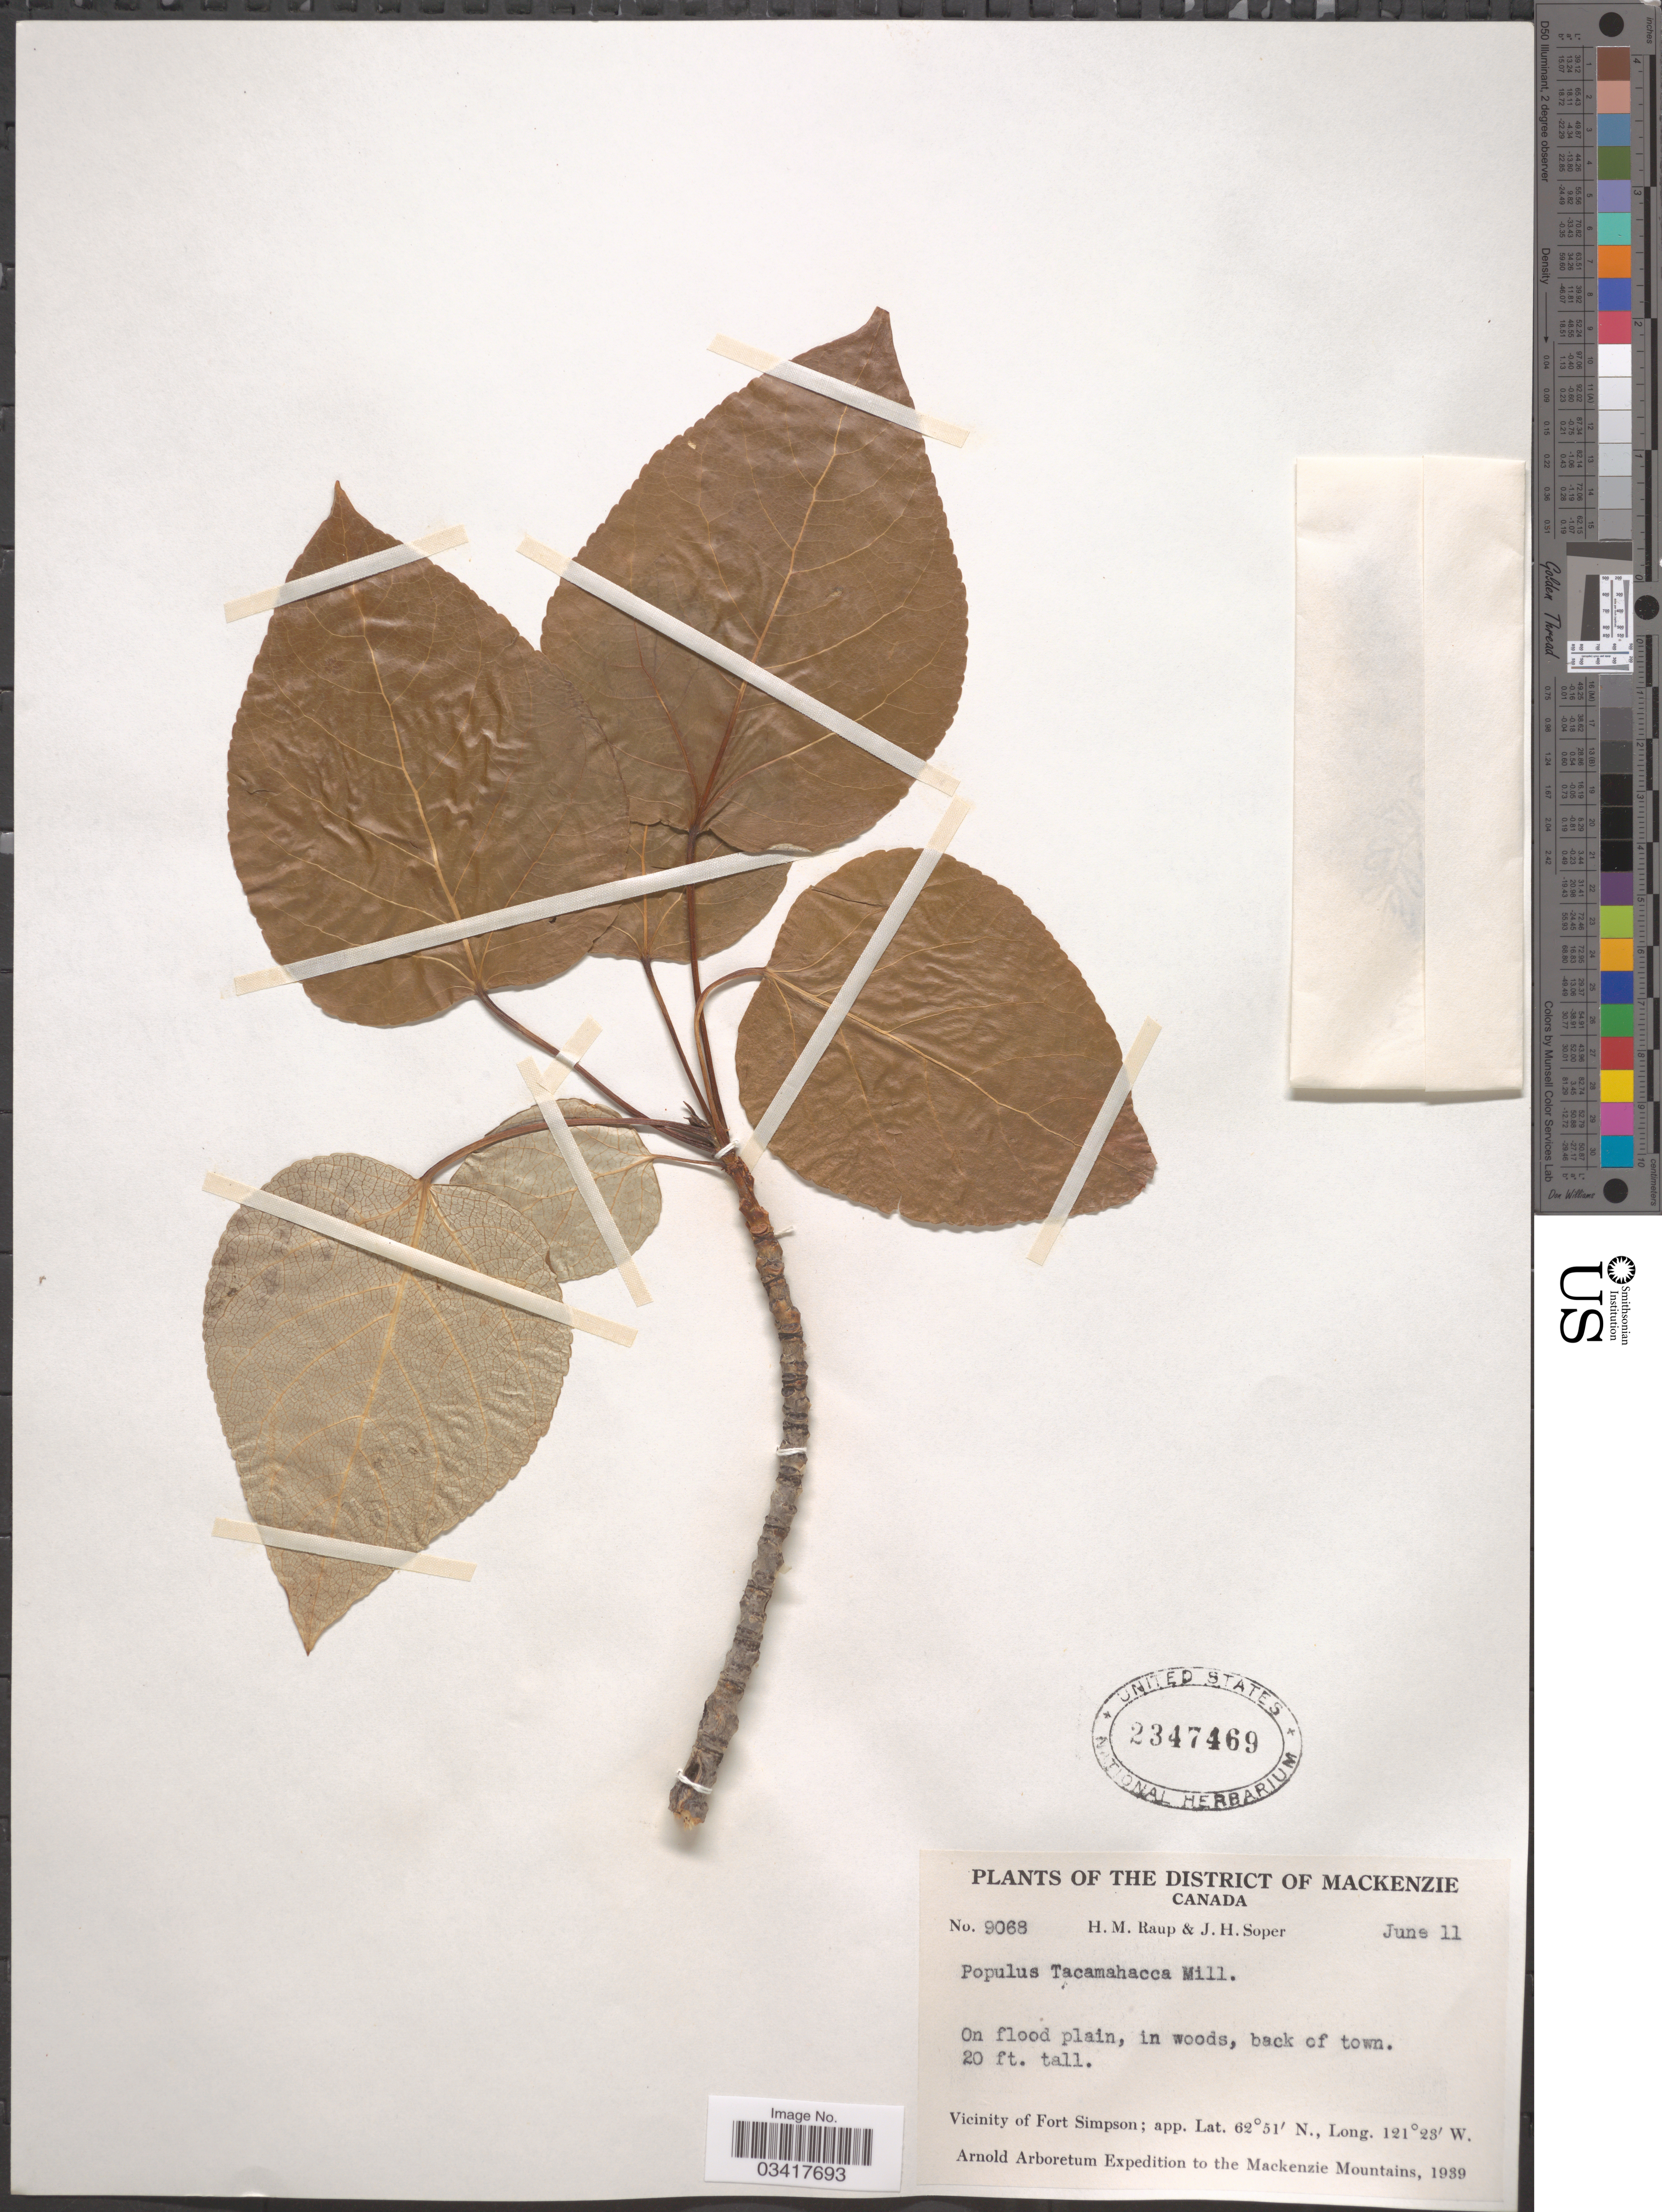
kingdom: Plantae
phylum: Tracheophyta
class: Magnoliopsida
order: Malpighiales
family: Salicaceae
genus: Populus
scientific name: Populus balsamifera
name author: L.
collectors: H. Raup & J. H. Soper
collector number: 9068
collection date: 1939-06-11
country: Canada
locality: The District of Mackenzie. Vicinity of Fort Simpson. The Mackenzie Mountains.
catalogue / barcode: US 2347469